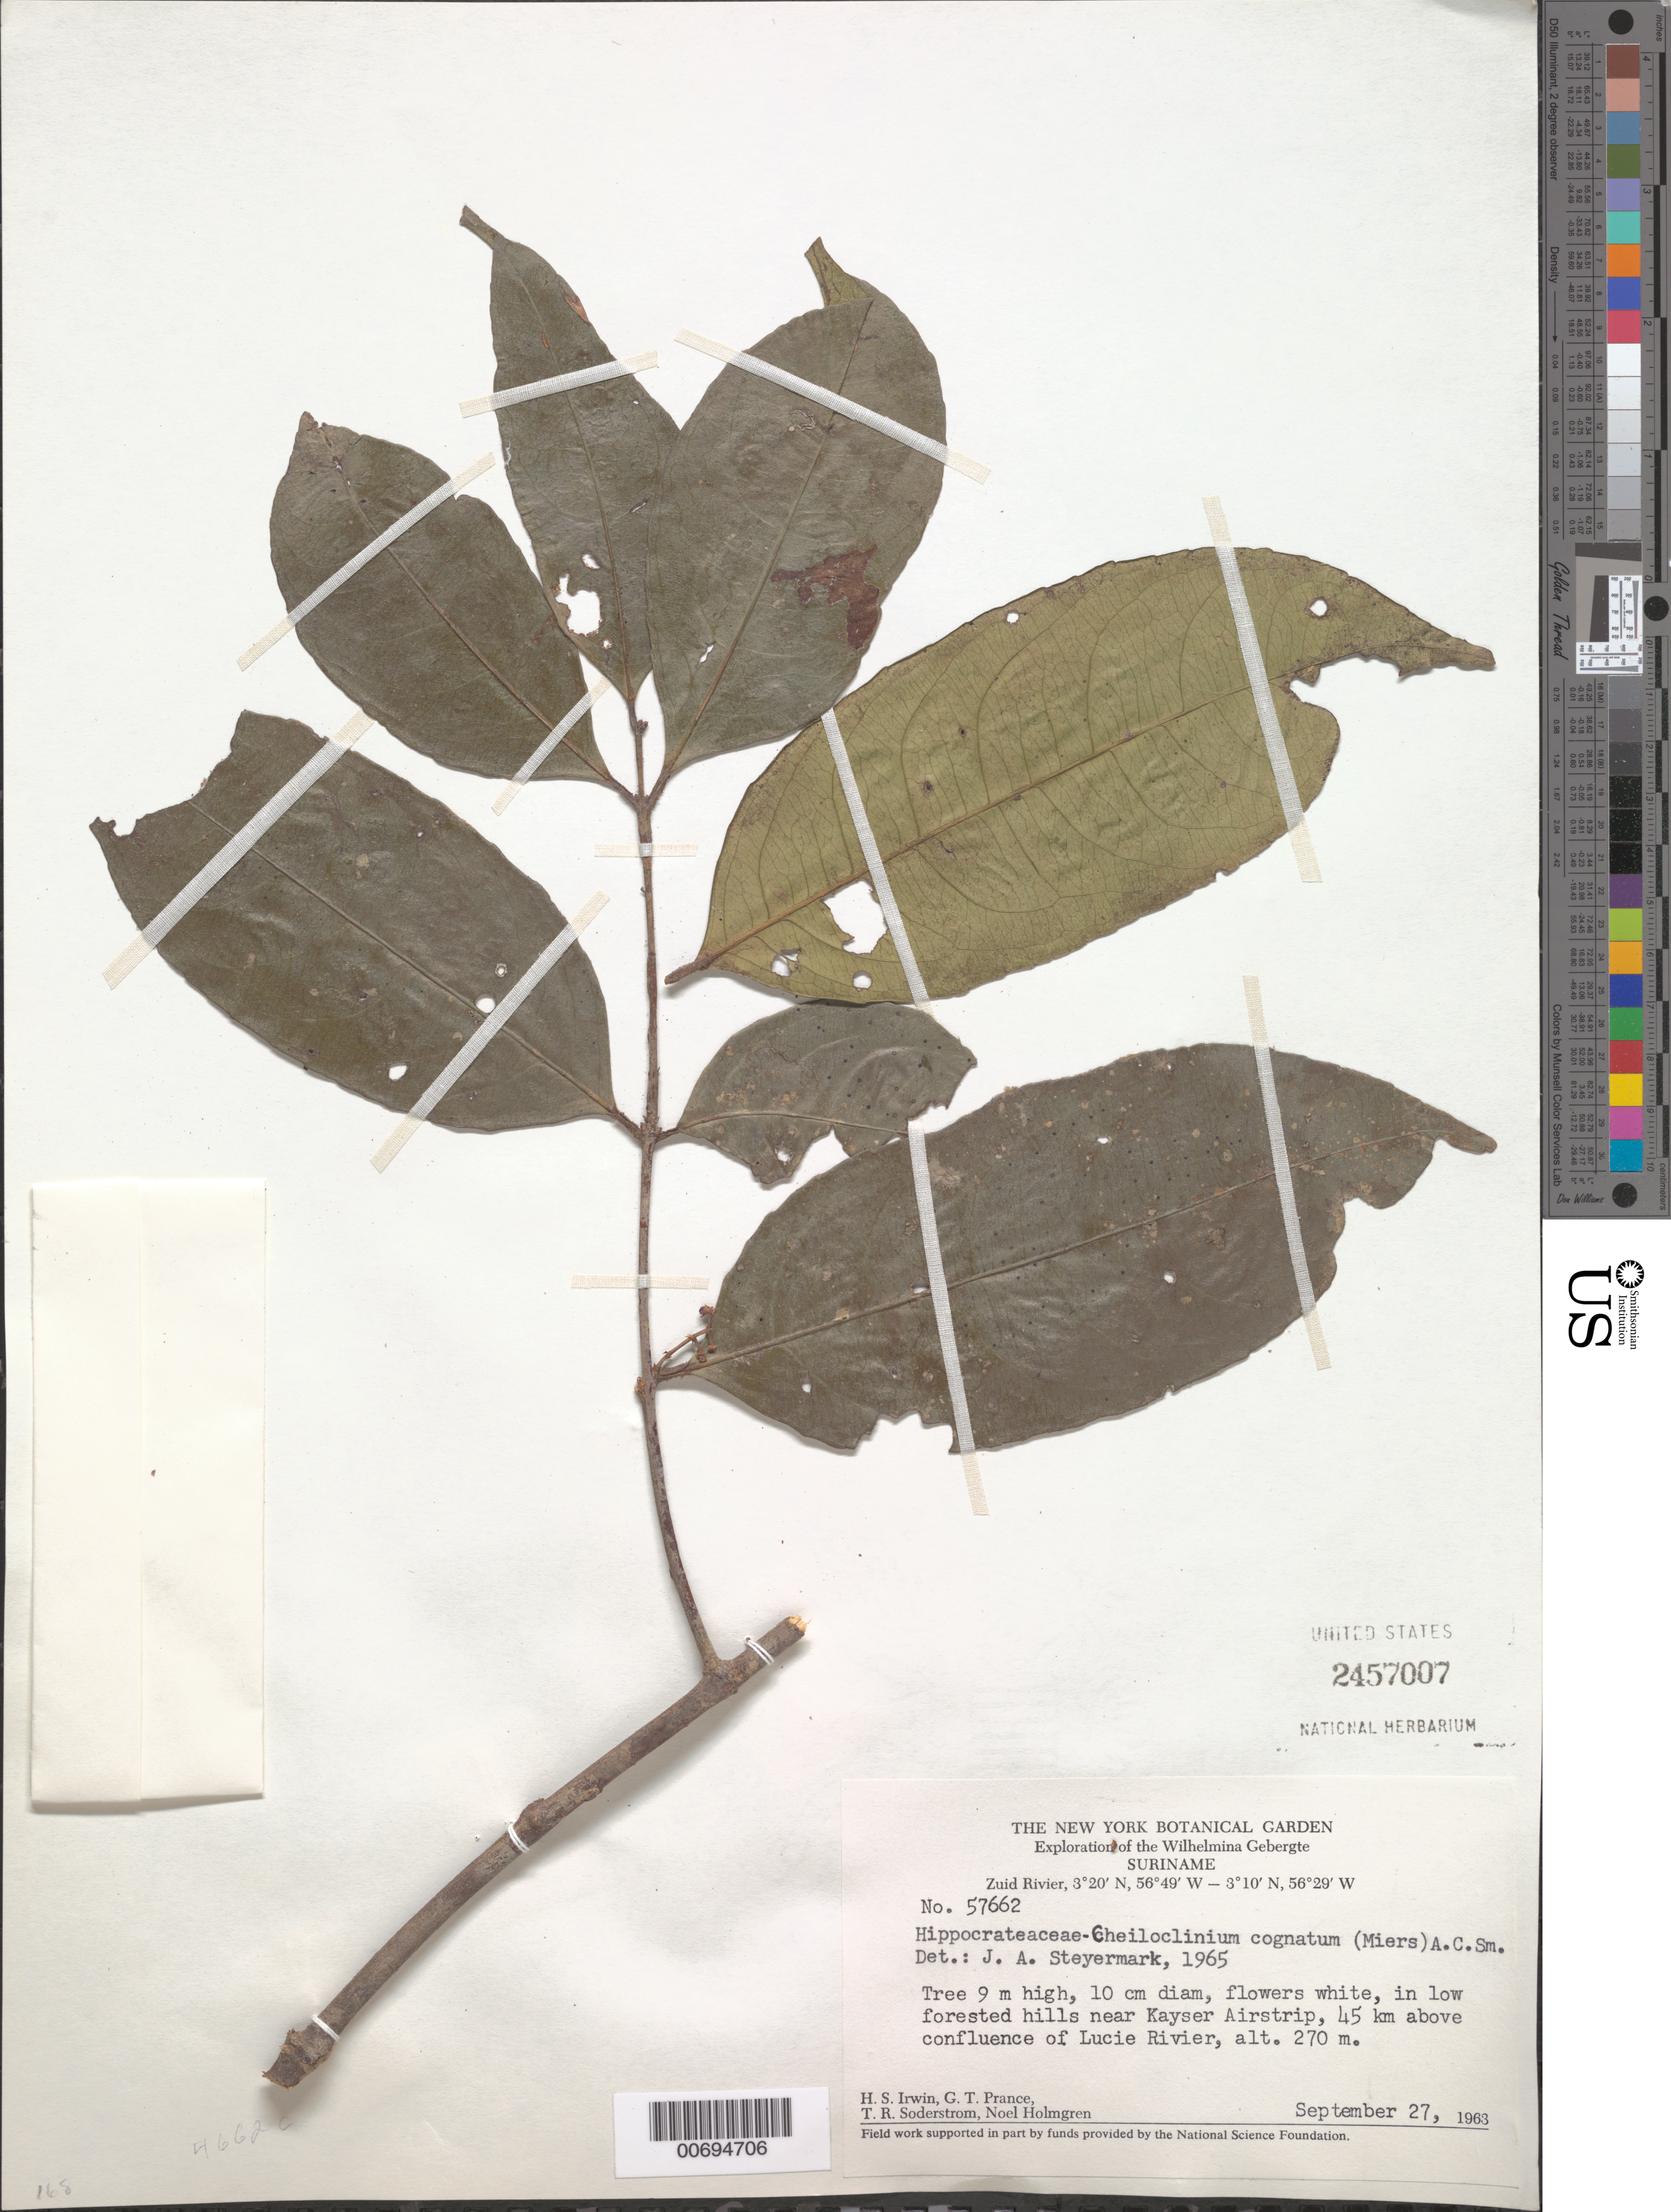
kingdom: Plantae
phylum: Tracheophyta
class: Magnoliopsida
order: Celastrales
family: Celastraceae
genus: Cheiloclinium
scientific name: Cheiloclinium cognatum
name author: (Miers) A.C. Sm.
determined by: Steyermark, Julian A., (VEN)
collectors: H. Irwin, G. T. Prance, T. R. Soderstrom & N. H. Holmgren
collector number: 57662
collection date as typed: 27-Sep-63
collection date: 1963-09-27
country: Suriname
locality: Kayser Airstrip, Zuid R., 45 km above confl. with Lucie R., Wilhelmina Gebergte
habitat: In low forested hills near Kayser Airstrip.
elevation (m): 270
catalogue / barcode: US 2457007